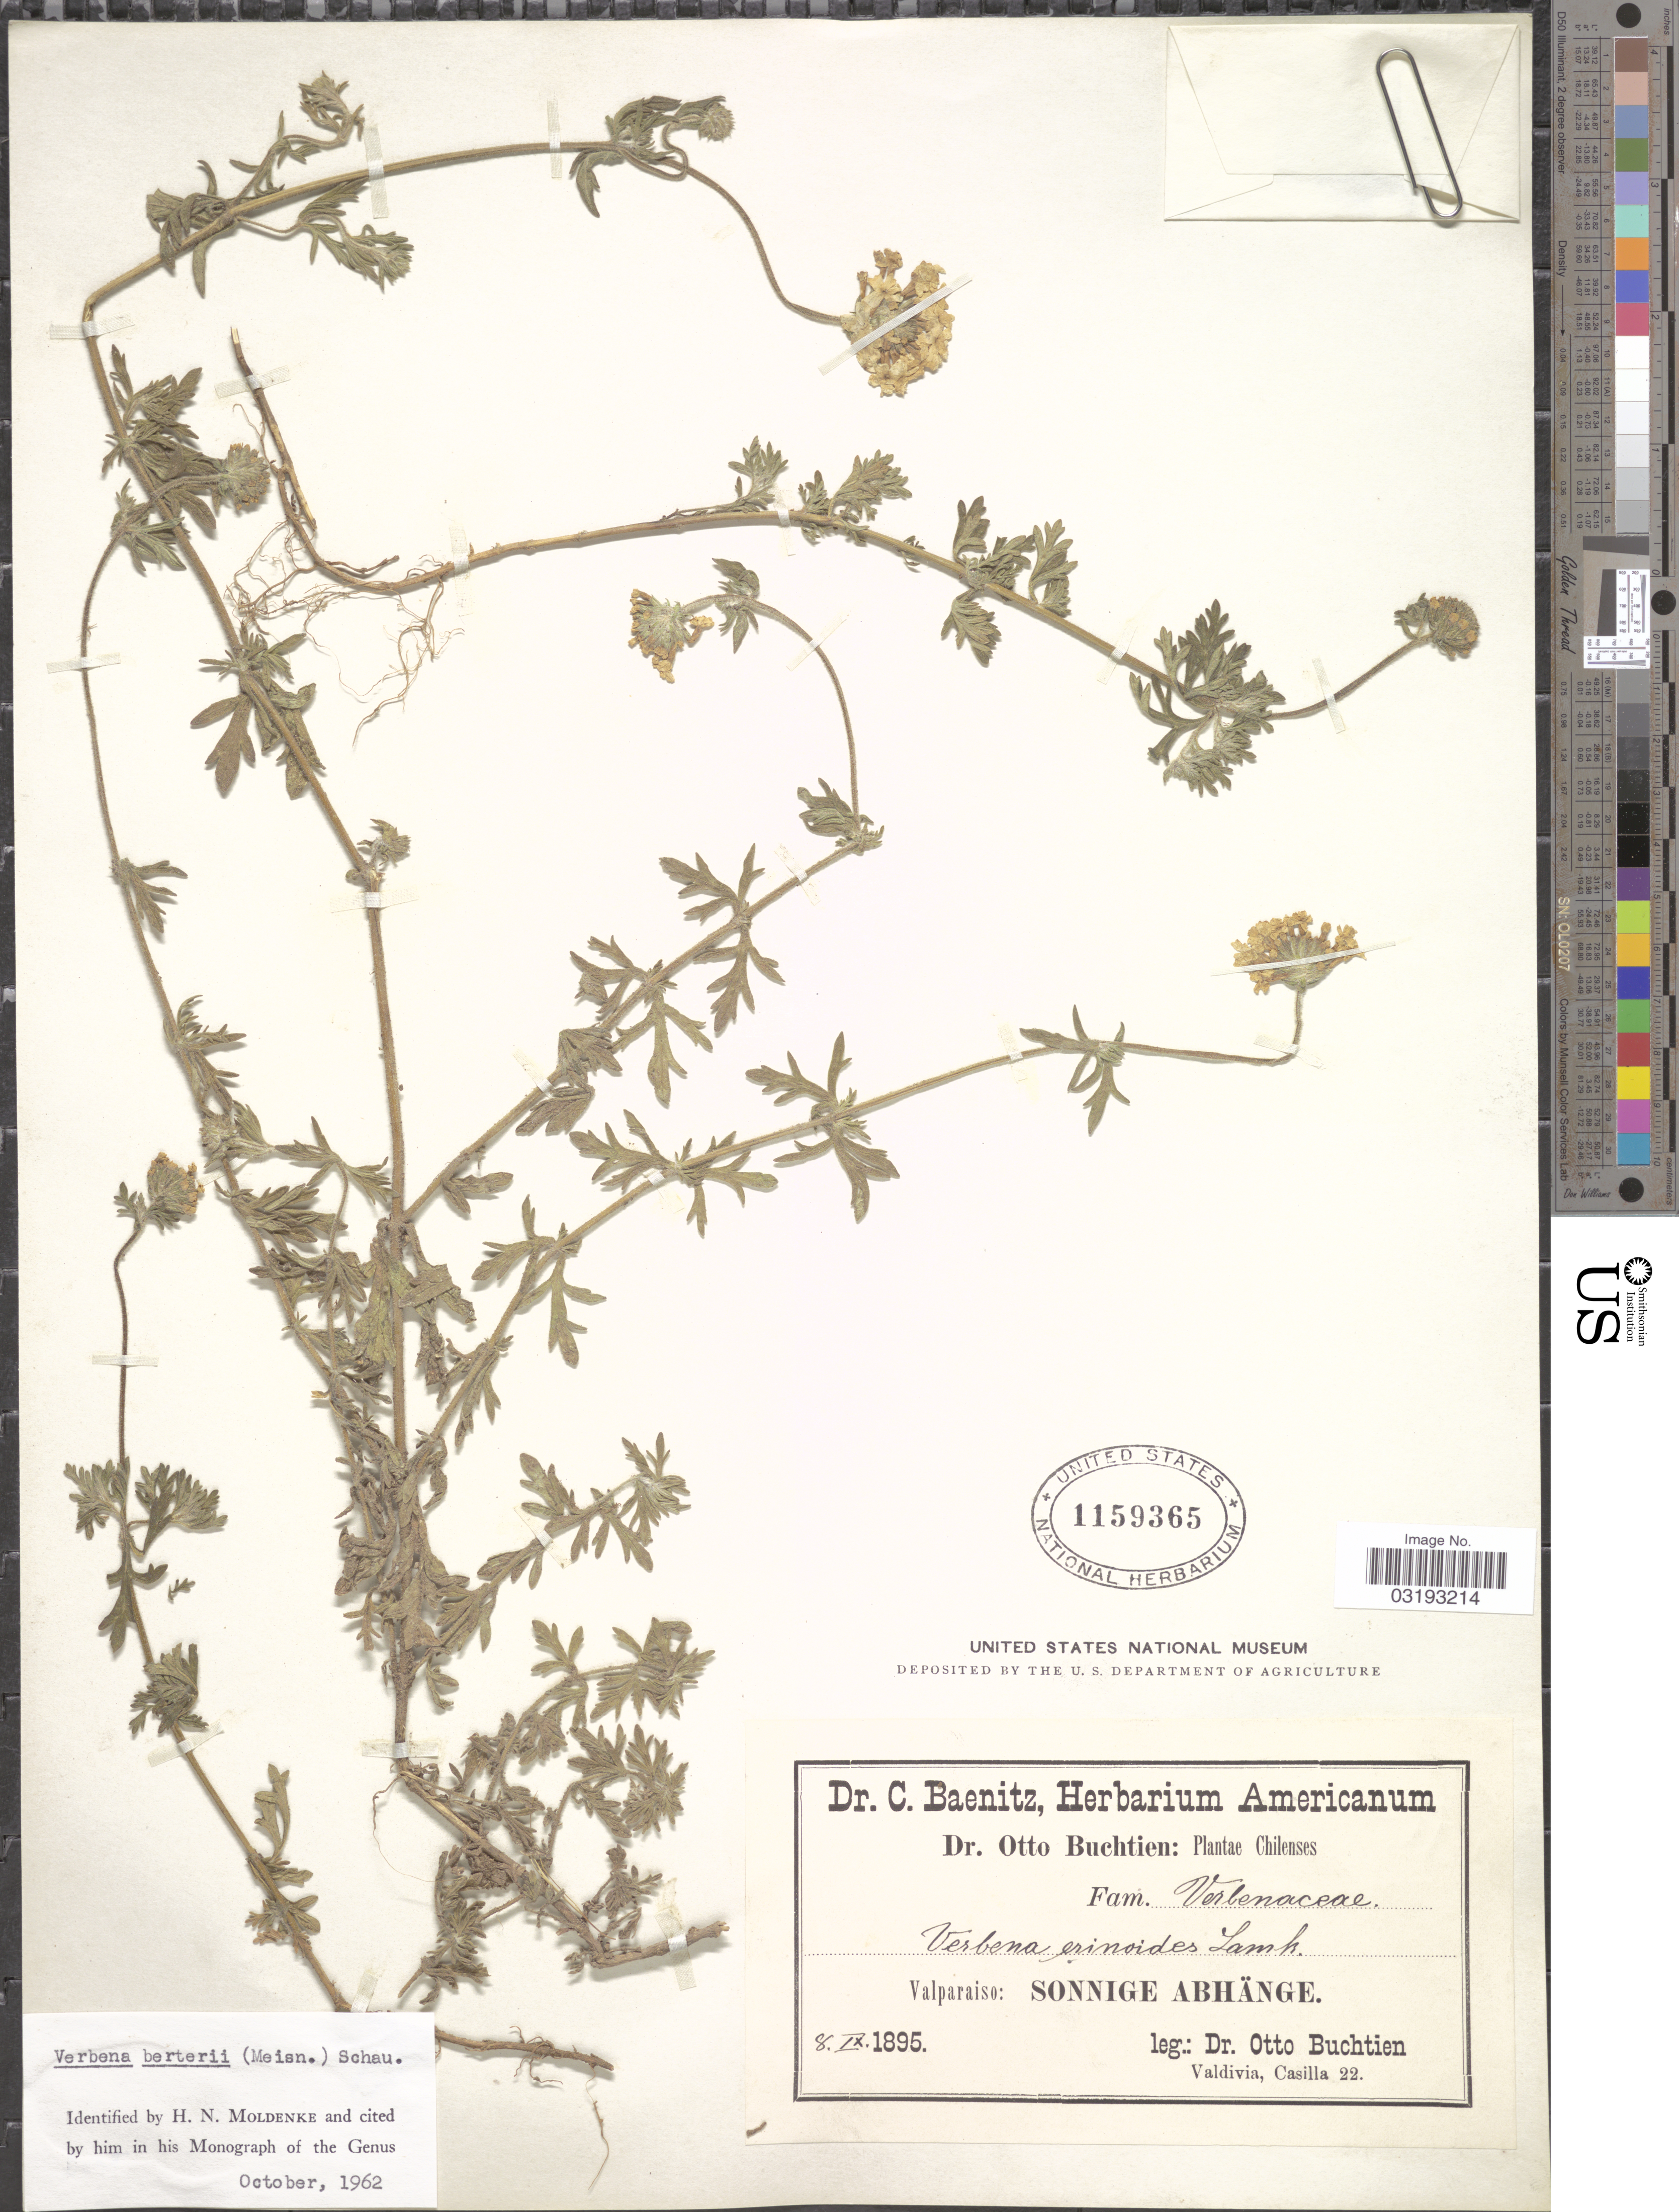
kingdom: Plantae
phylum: Tracheophyta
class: Magnoliopsida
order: Lamiales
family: Verbenaceae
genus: Verbena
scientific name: Verbena berteroi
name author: (Meisn.) Schauer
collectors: O. Buchtien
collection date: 1895-09-08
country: Chile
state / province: Valparaíso (V)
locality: Sonnige abhänge.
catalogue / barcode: US 1159365